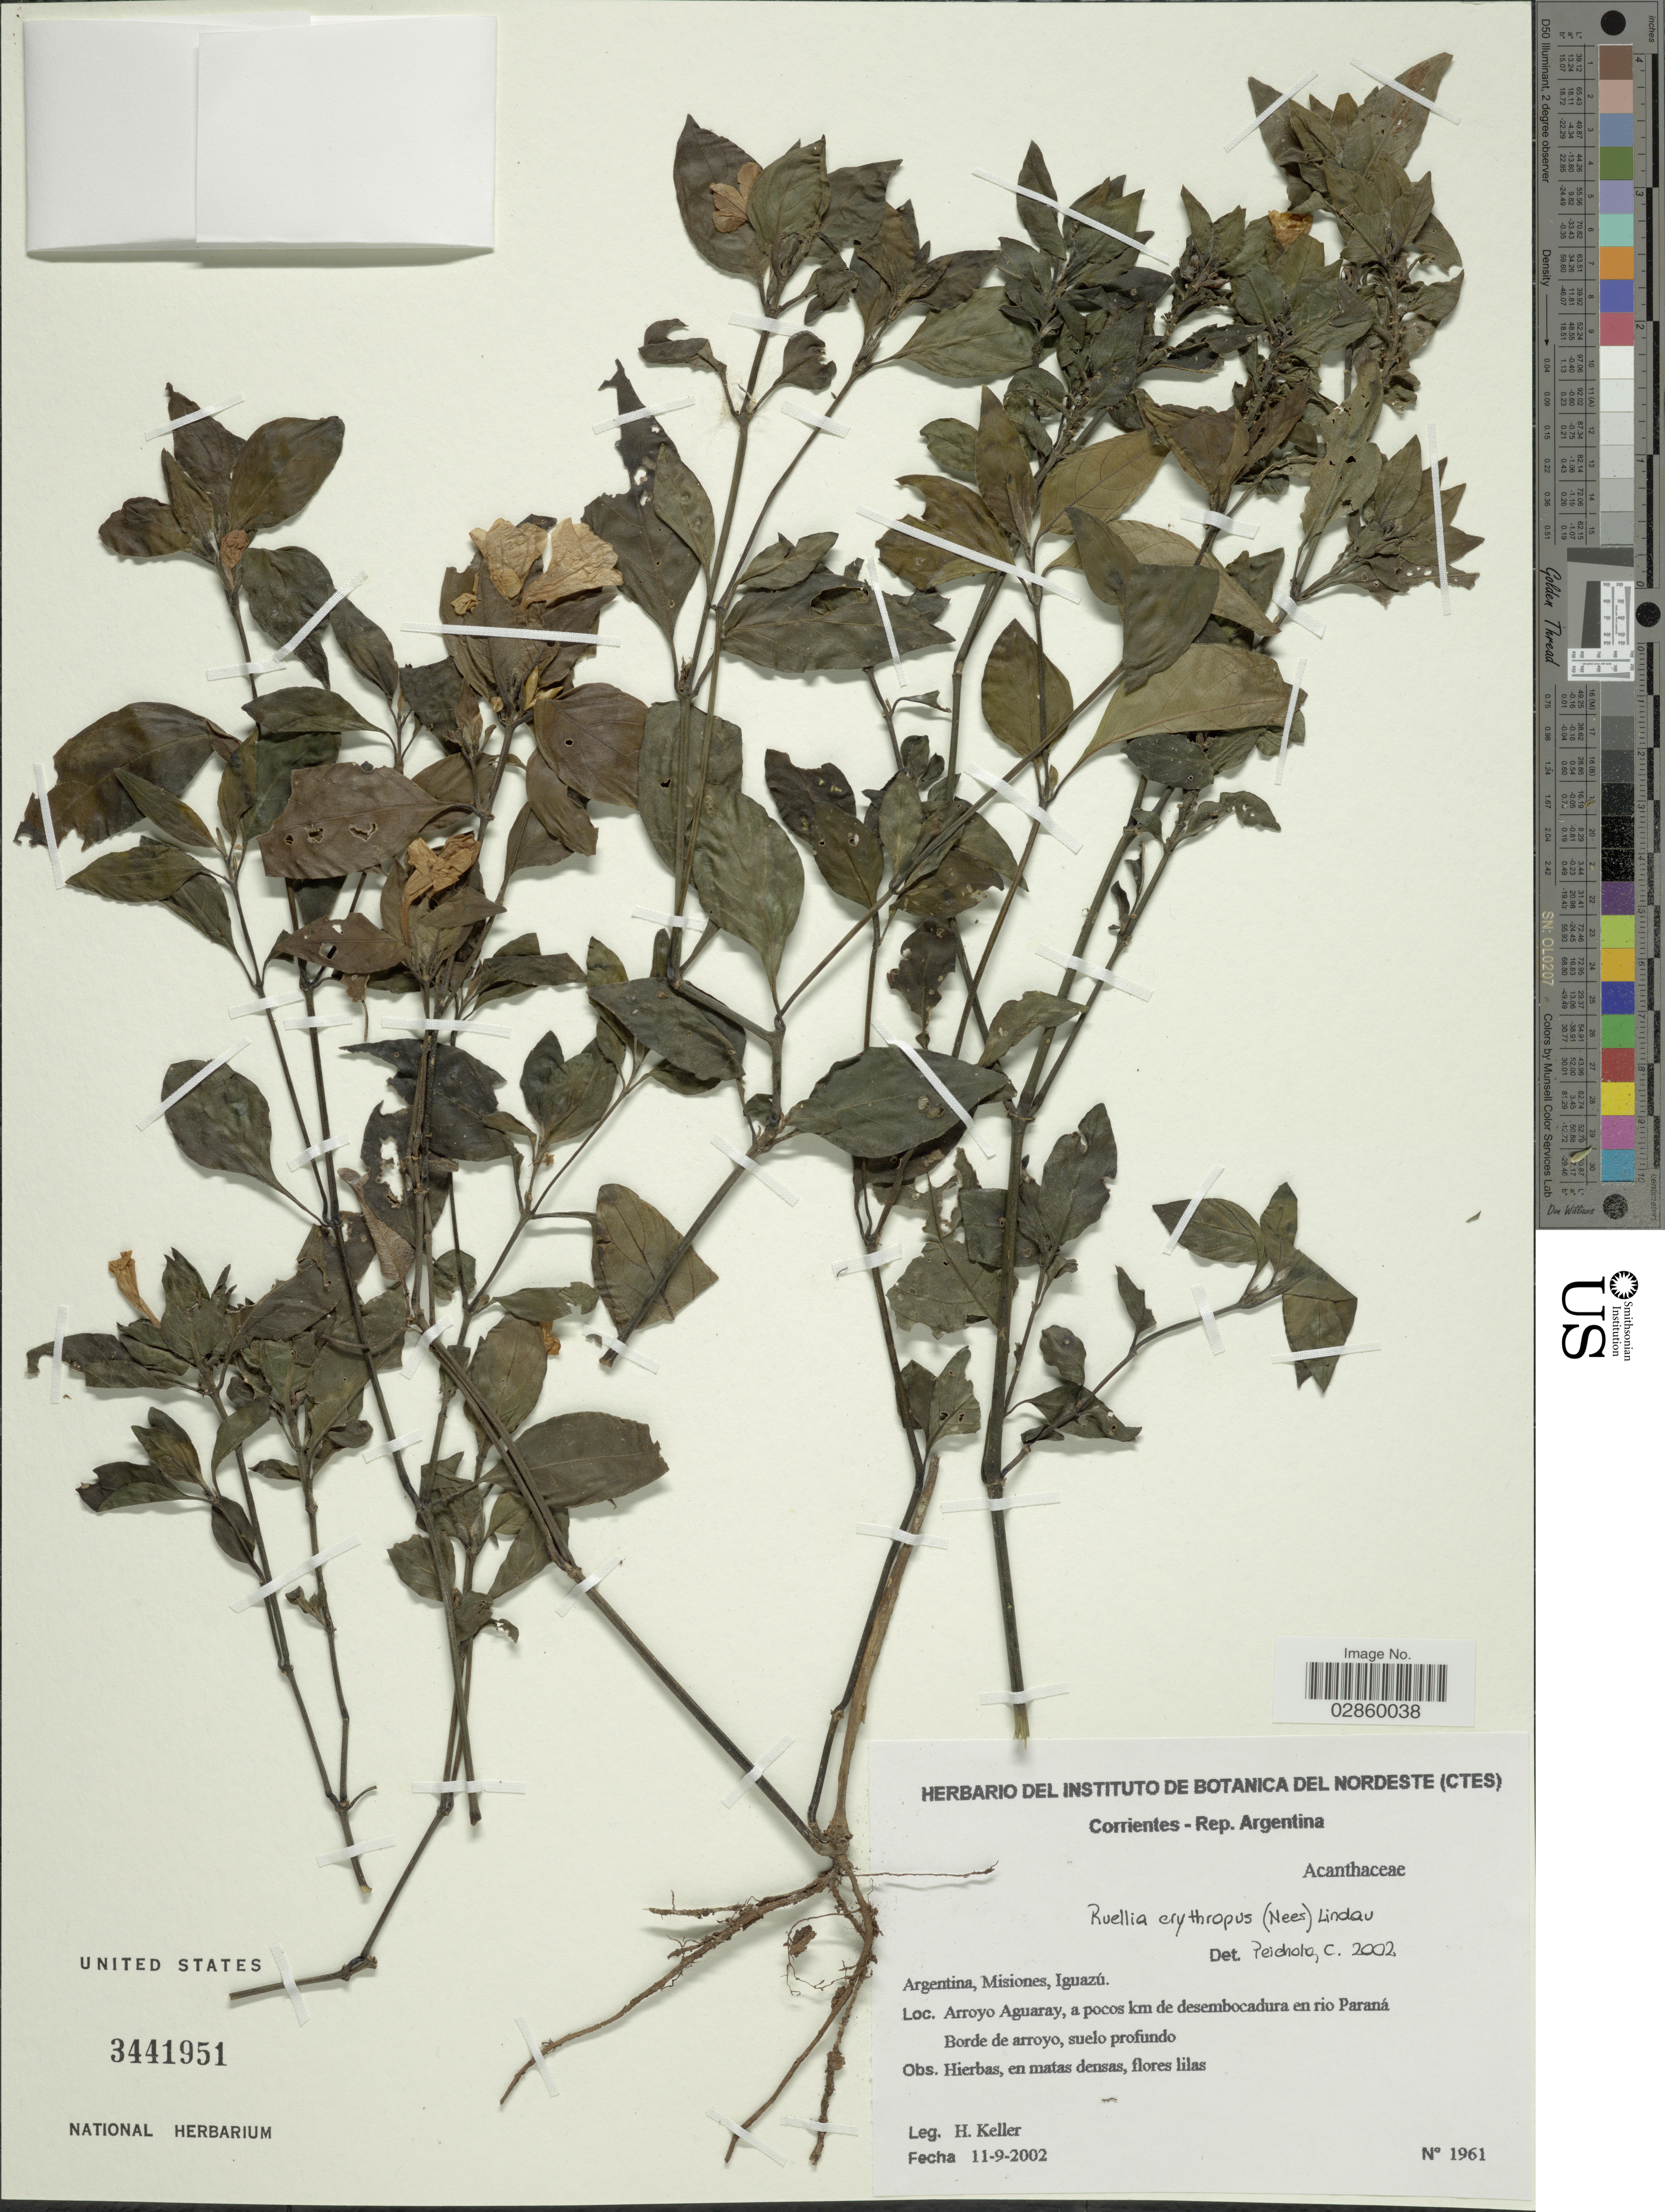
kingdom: Plantae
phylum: Tracheophyta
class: Magnoliopsida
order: Lamiales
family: Acanthaceae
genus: Ruellia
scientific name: Ruellia erythropus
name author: (Nees) Lindau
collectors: H. Keller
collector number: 1961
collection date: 2002-09-11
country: Argentina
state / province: Misiones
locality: Iguazú, Arroyo Aguaray, a pocos km de desembocadura en rio Paraná.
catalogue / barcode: US 3441951